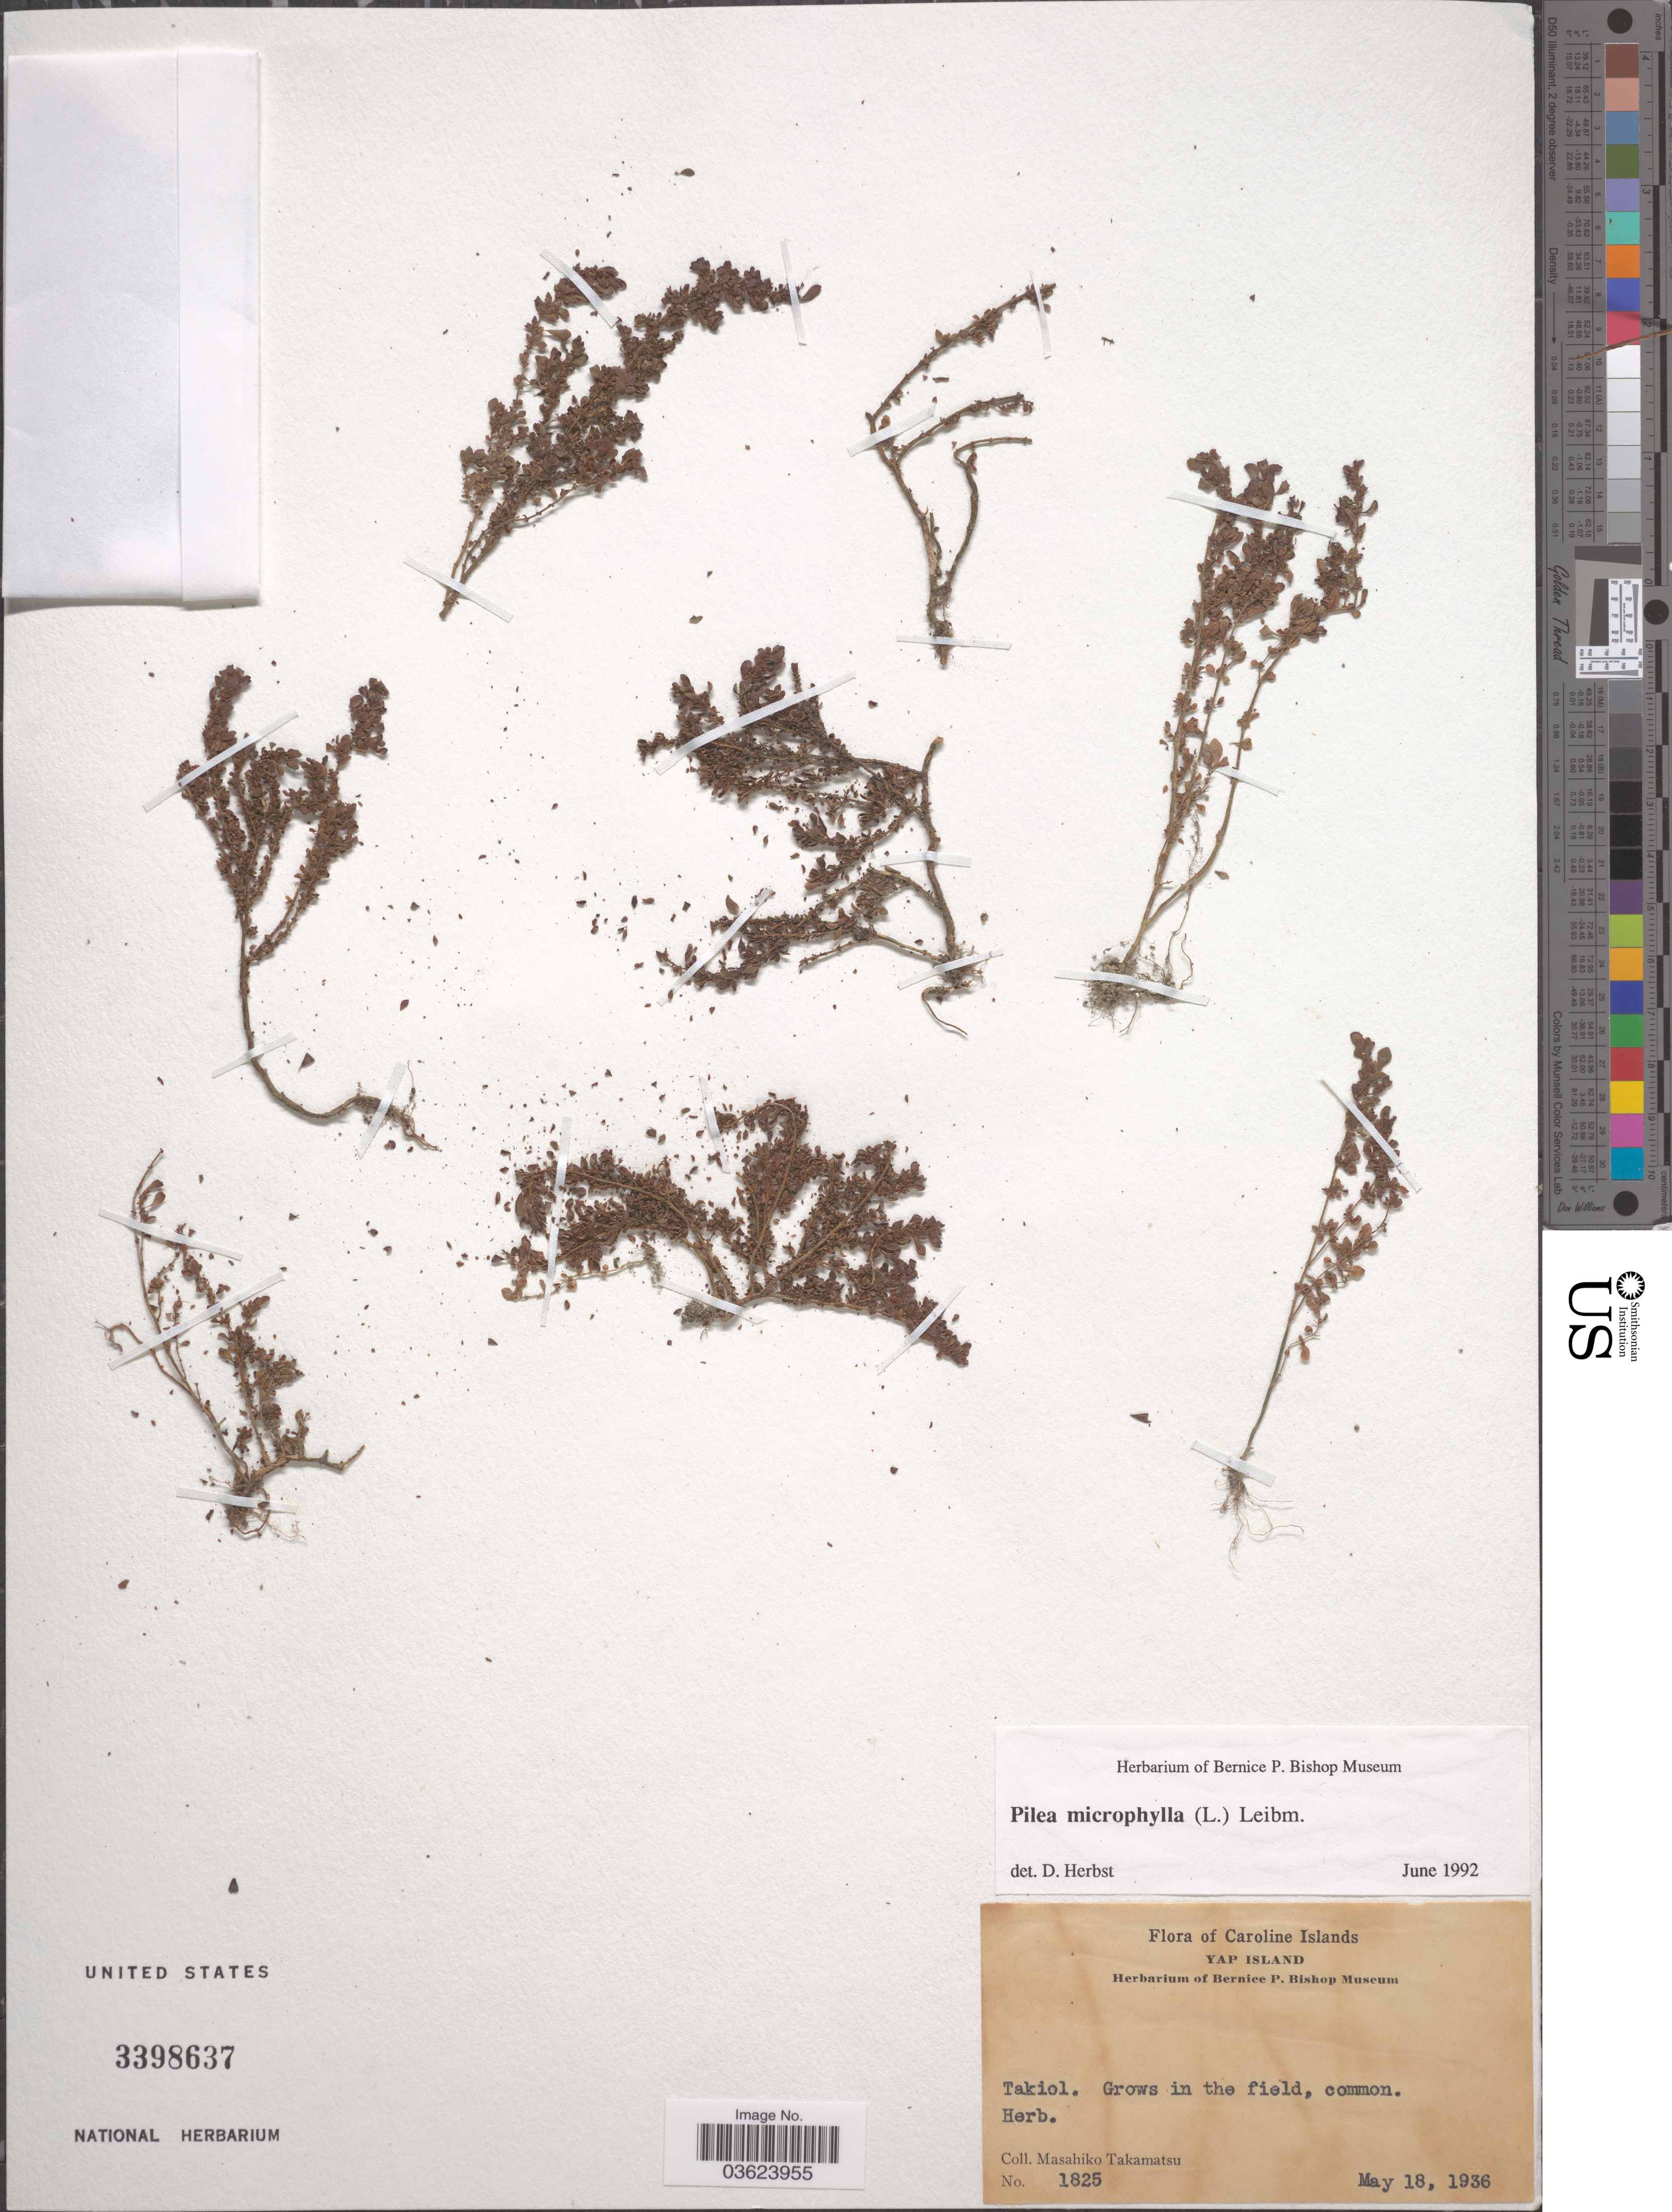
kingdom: Plantae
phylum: Tracheophyta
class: Magnoliopsida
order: Rosales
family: Urticaceae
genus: Pilea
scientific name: Pilea microphylla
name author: (L.) Liebm.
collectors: M. Takamatsu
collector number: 1825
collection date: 1936-05-18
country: Micronesia, Federated States of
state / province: Yap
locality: The Caroline Islands. Yap Island. Takiol.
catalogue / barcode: US 3398637